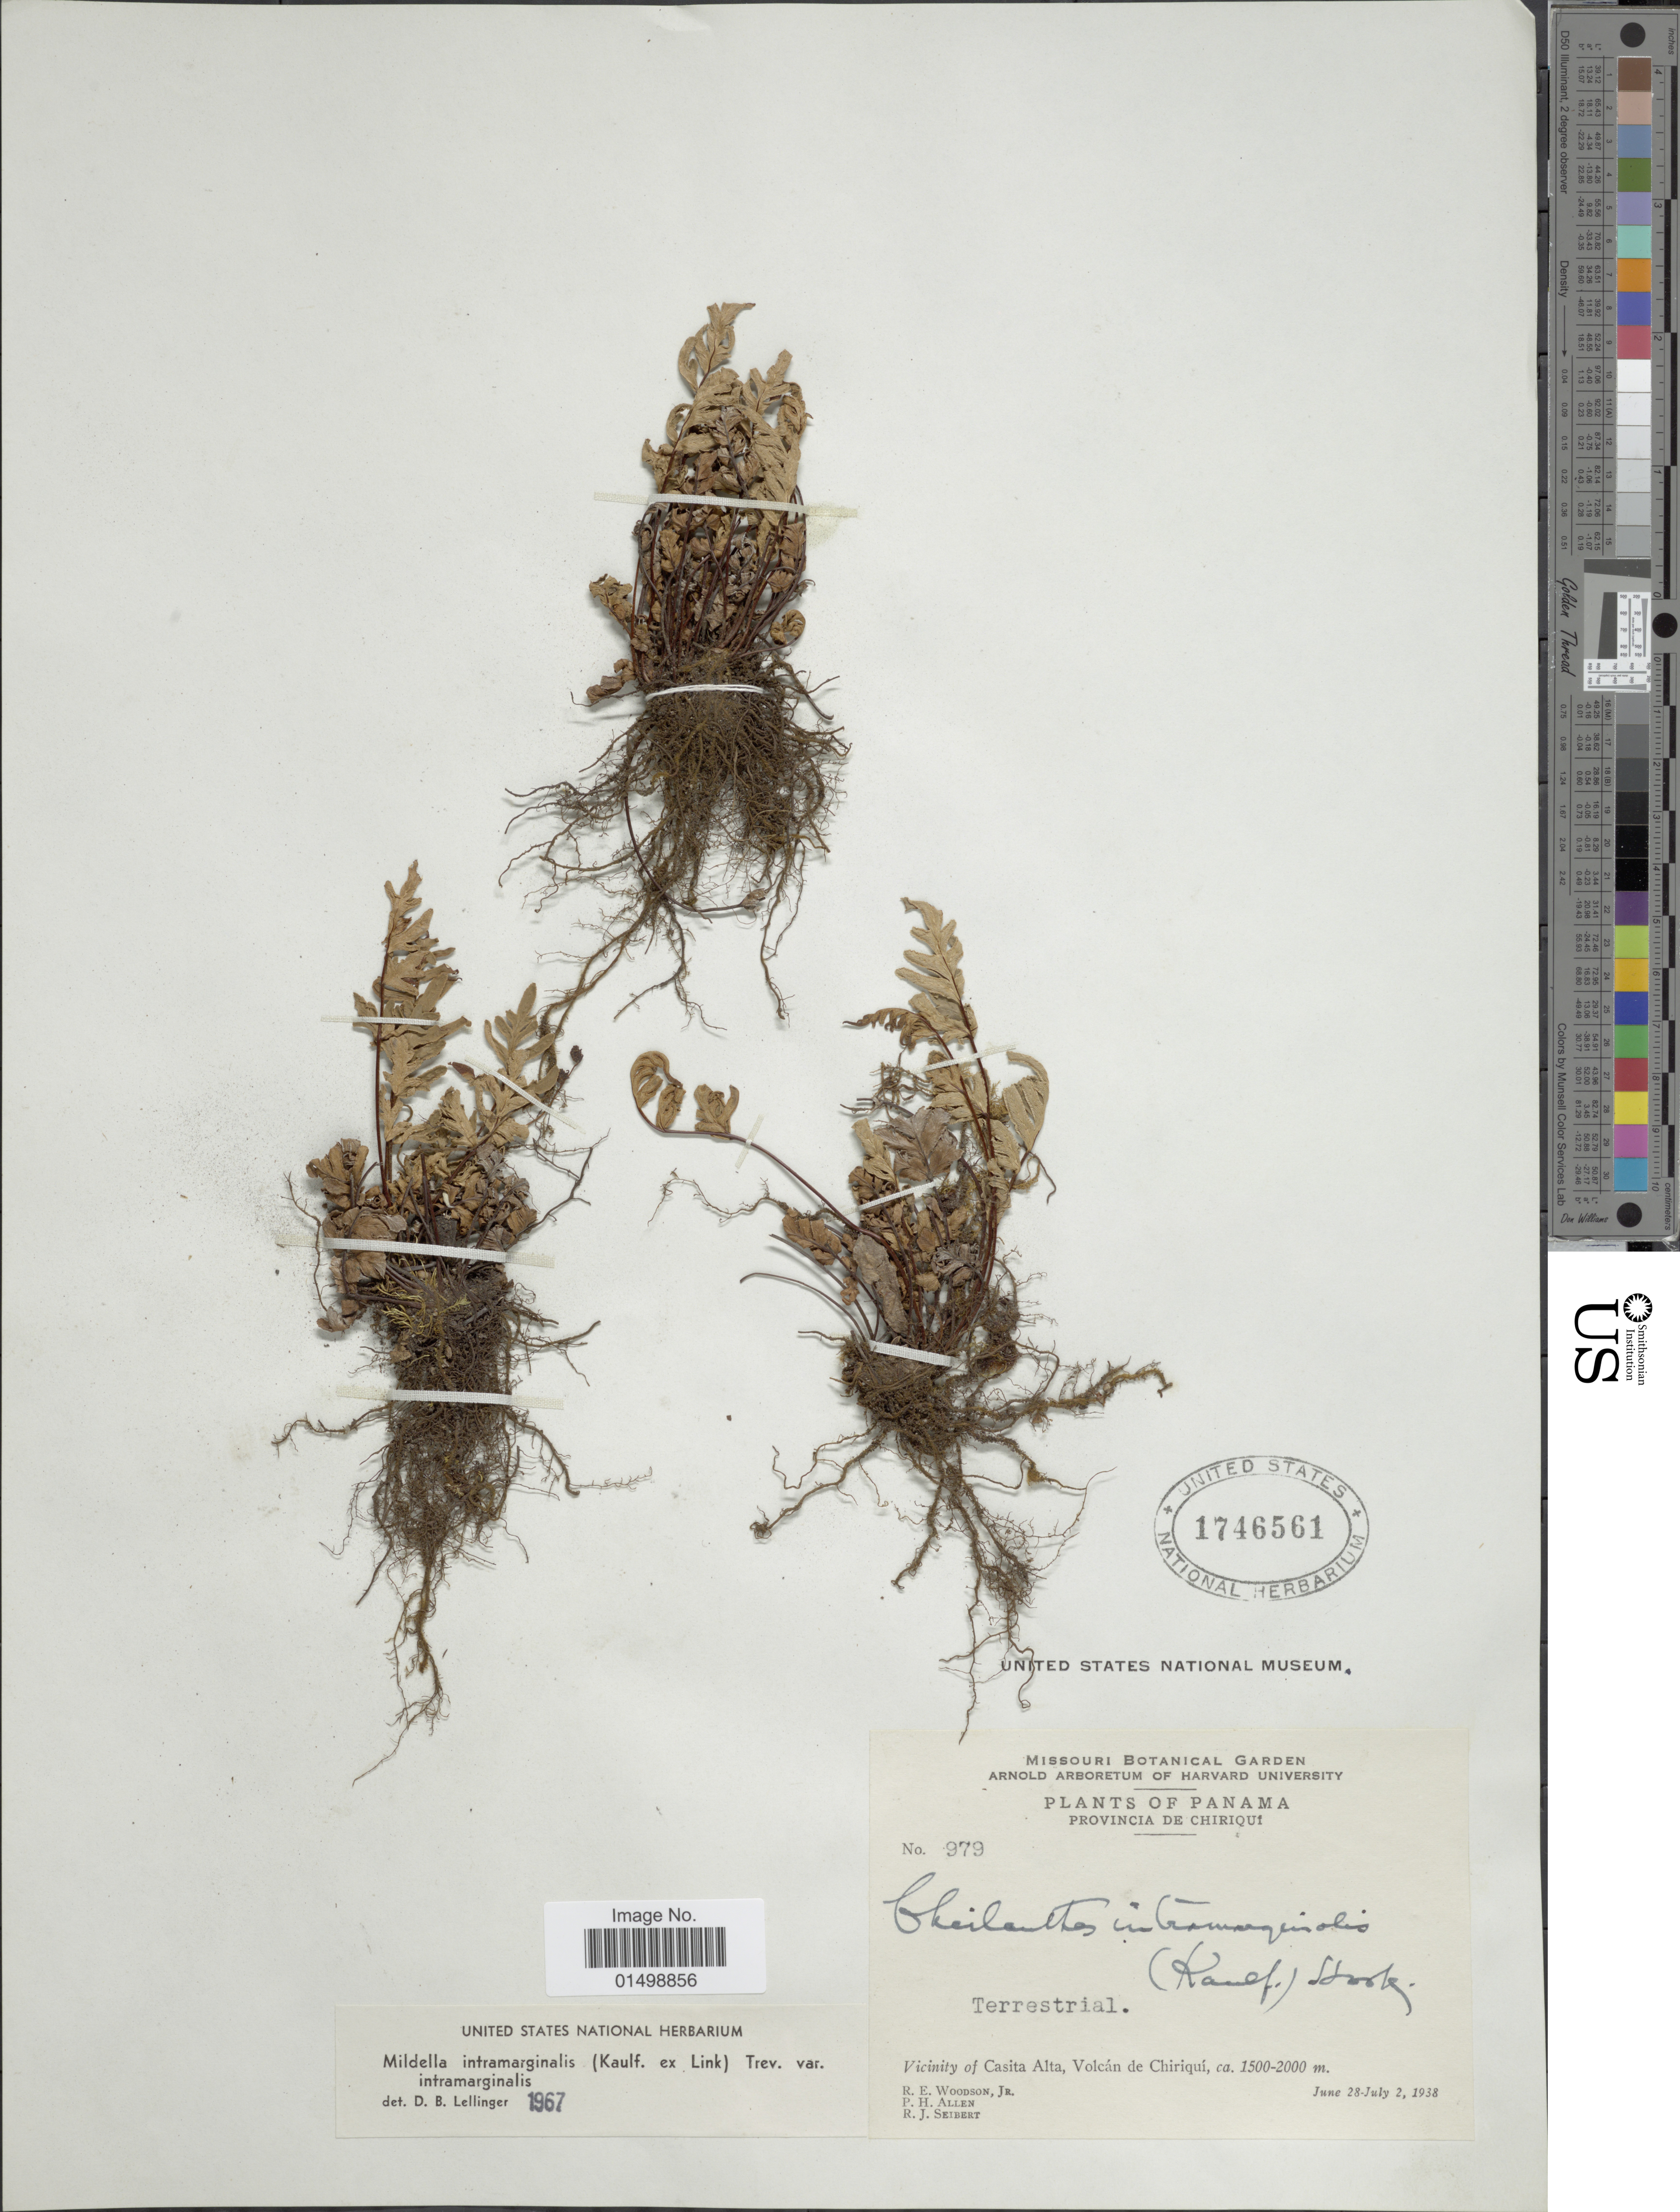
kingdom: Plantae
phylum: Tracheophyta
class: Polypodiopsida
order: Polypodiales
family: Pteridaceae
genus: Cheilanthes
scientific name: Cheilanthes intramarginalis var. intramarginalis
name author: (Kaulf.) Hook.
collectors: R. E. Woodson, P. H. Allen & R. J. Seibert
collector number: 979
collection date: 1938-06-28/1938-07-02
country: Panama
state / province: Chiriqui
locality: Vicinity of Casita Alta, Volcan de Chiriqui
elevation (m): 1500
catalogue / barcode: US 1746561